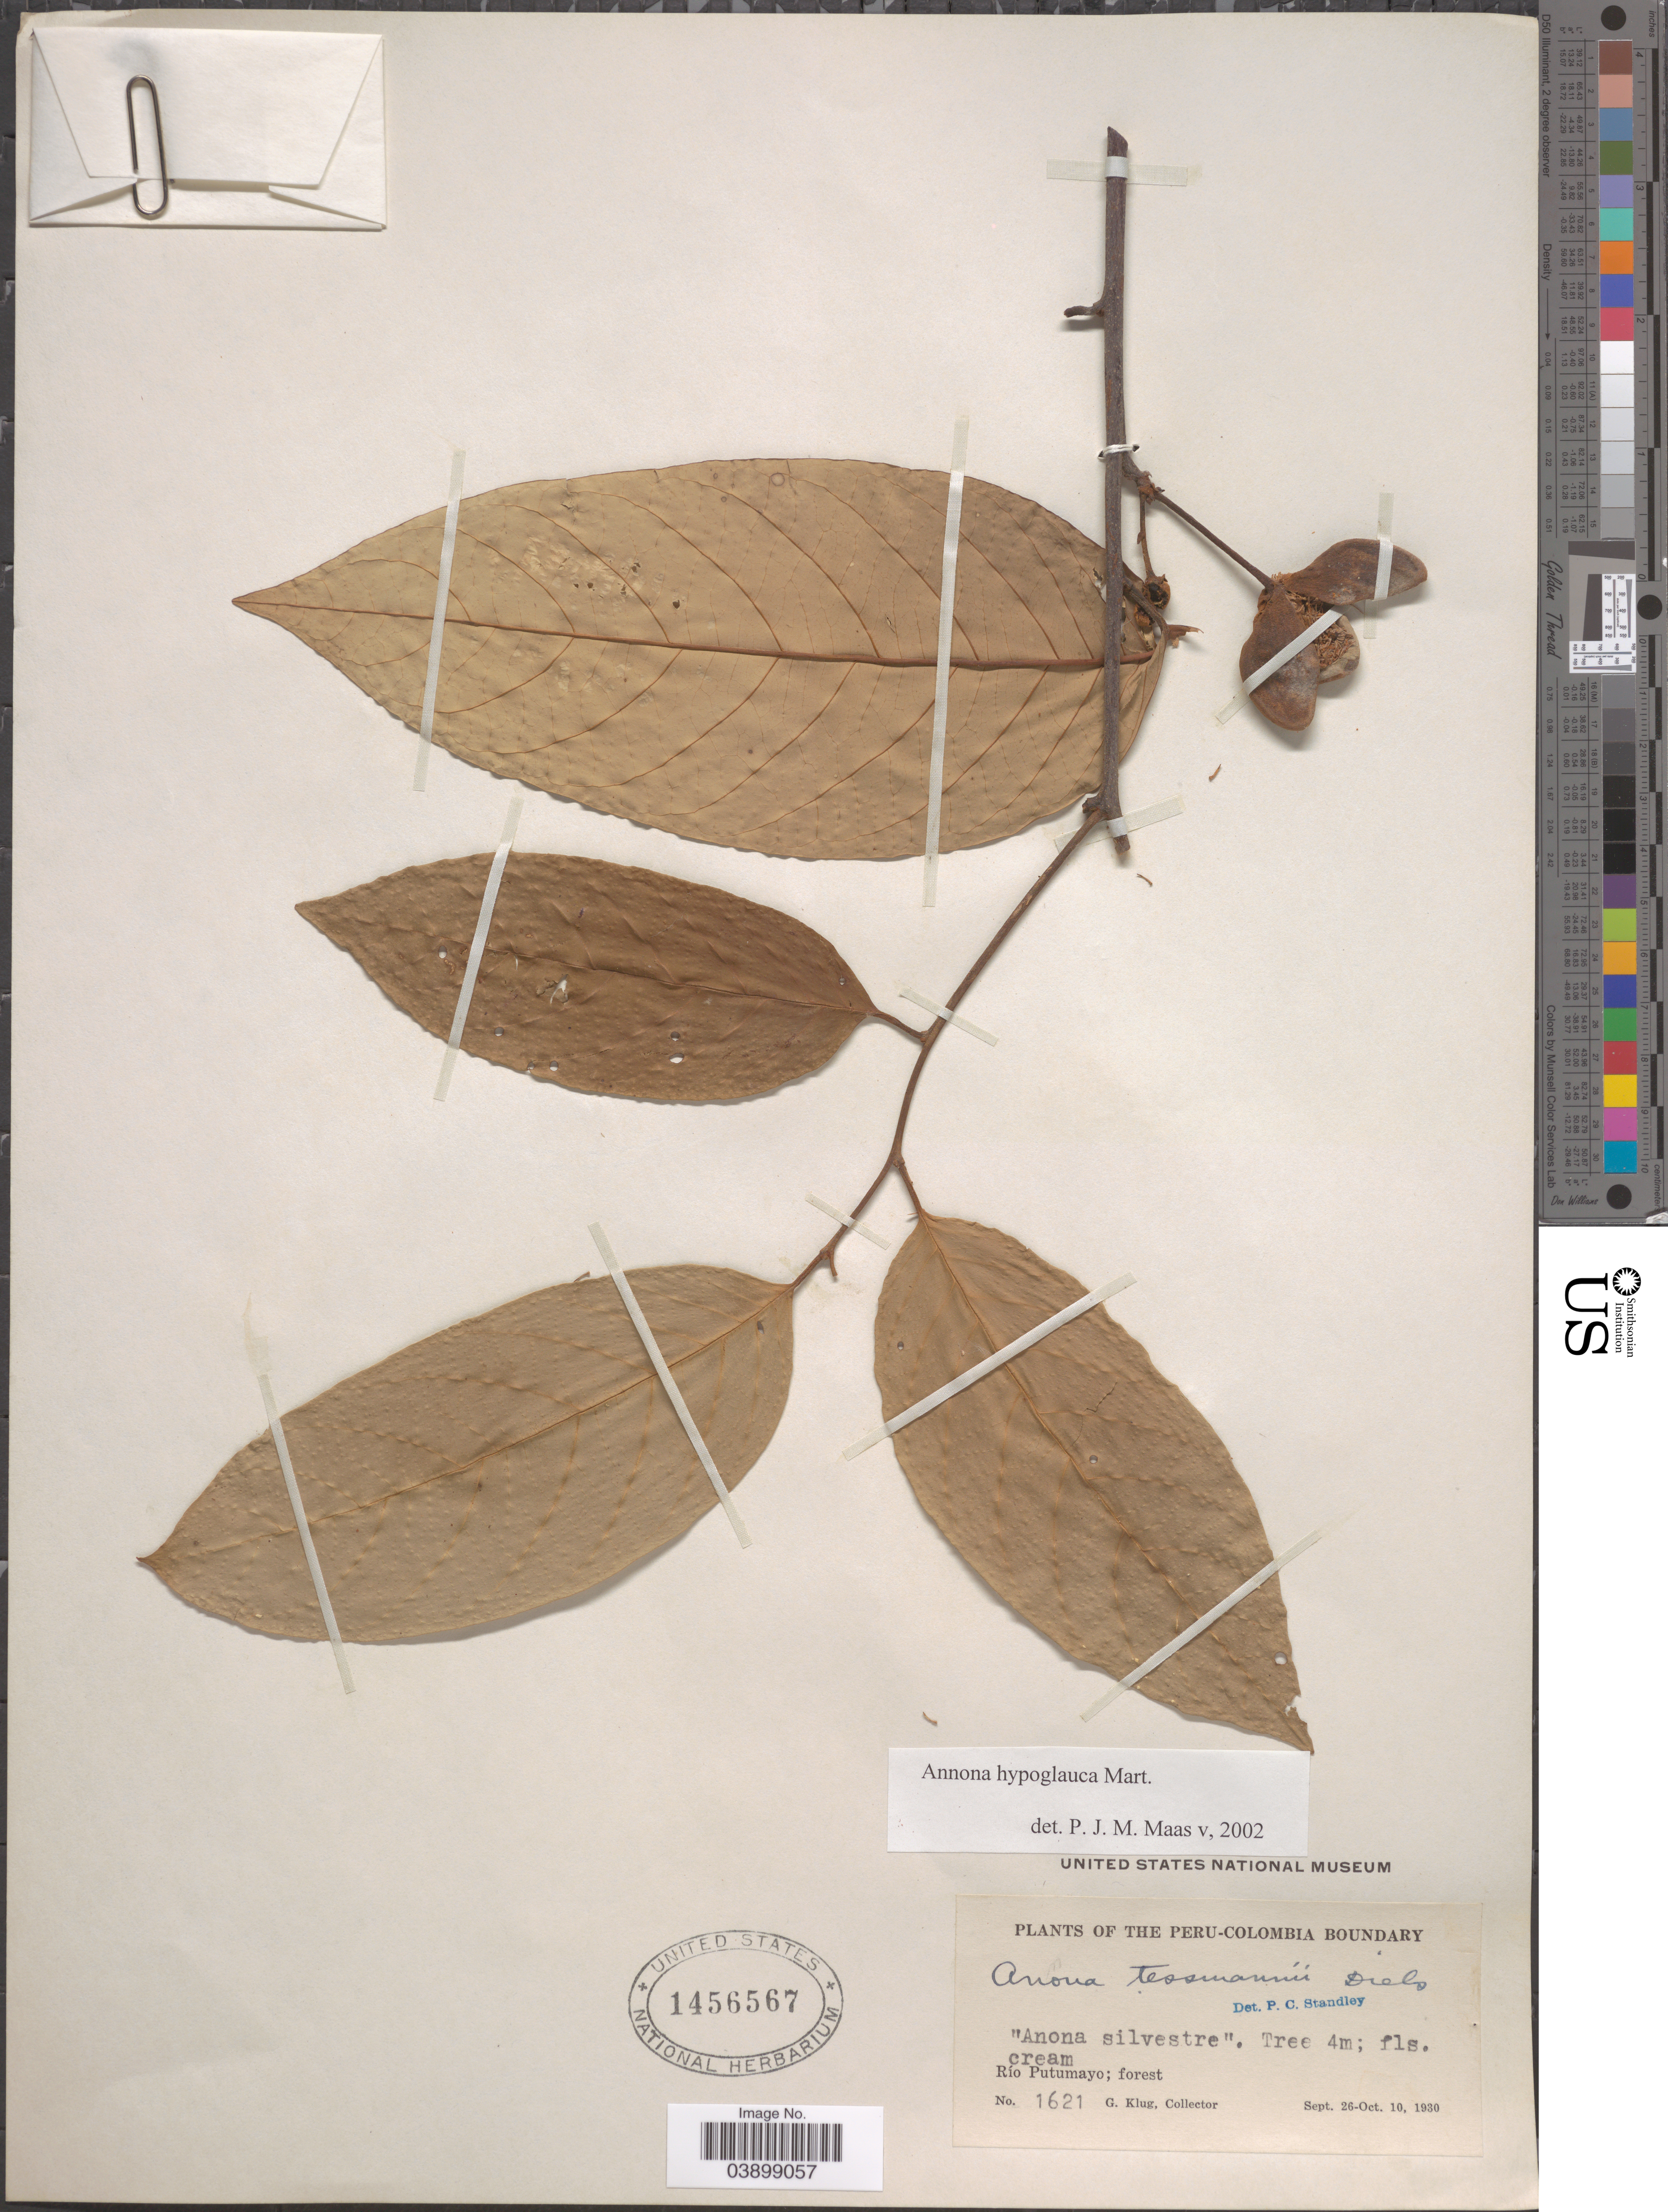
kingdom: Plantae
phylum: Tracheophyta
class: Magnoliopsida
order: Magnoliales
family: Annonaceae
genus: Annona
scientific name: Annona hypoglauca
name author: Mart.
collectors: G. Klug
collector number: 1621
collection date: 1930-09-26/1930-10-10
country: Colombia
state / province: Putumayo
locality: The Peru-Colombia Boundary. Río Putumayo; forest.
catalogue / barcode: US 1456567